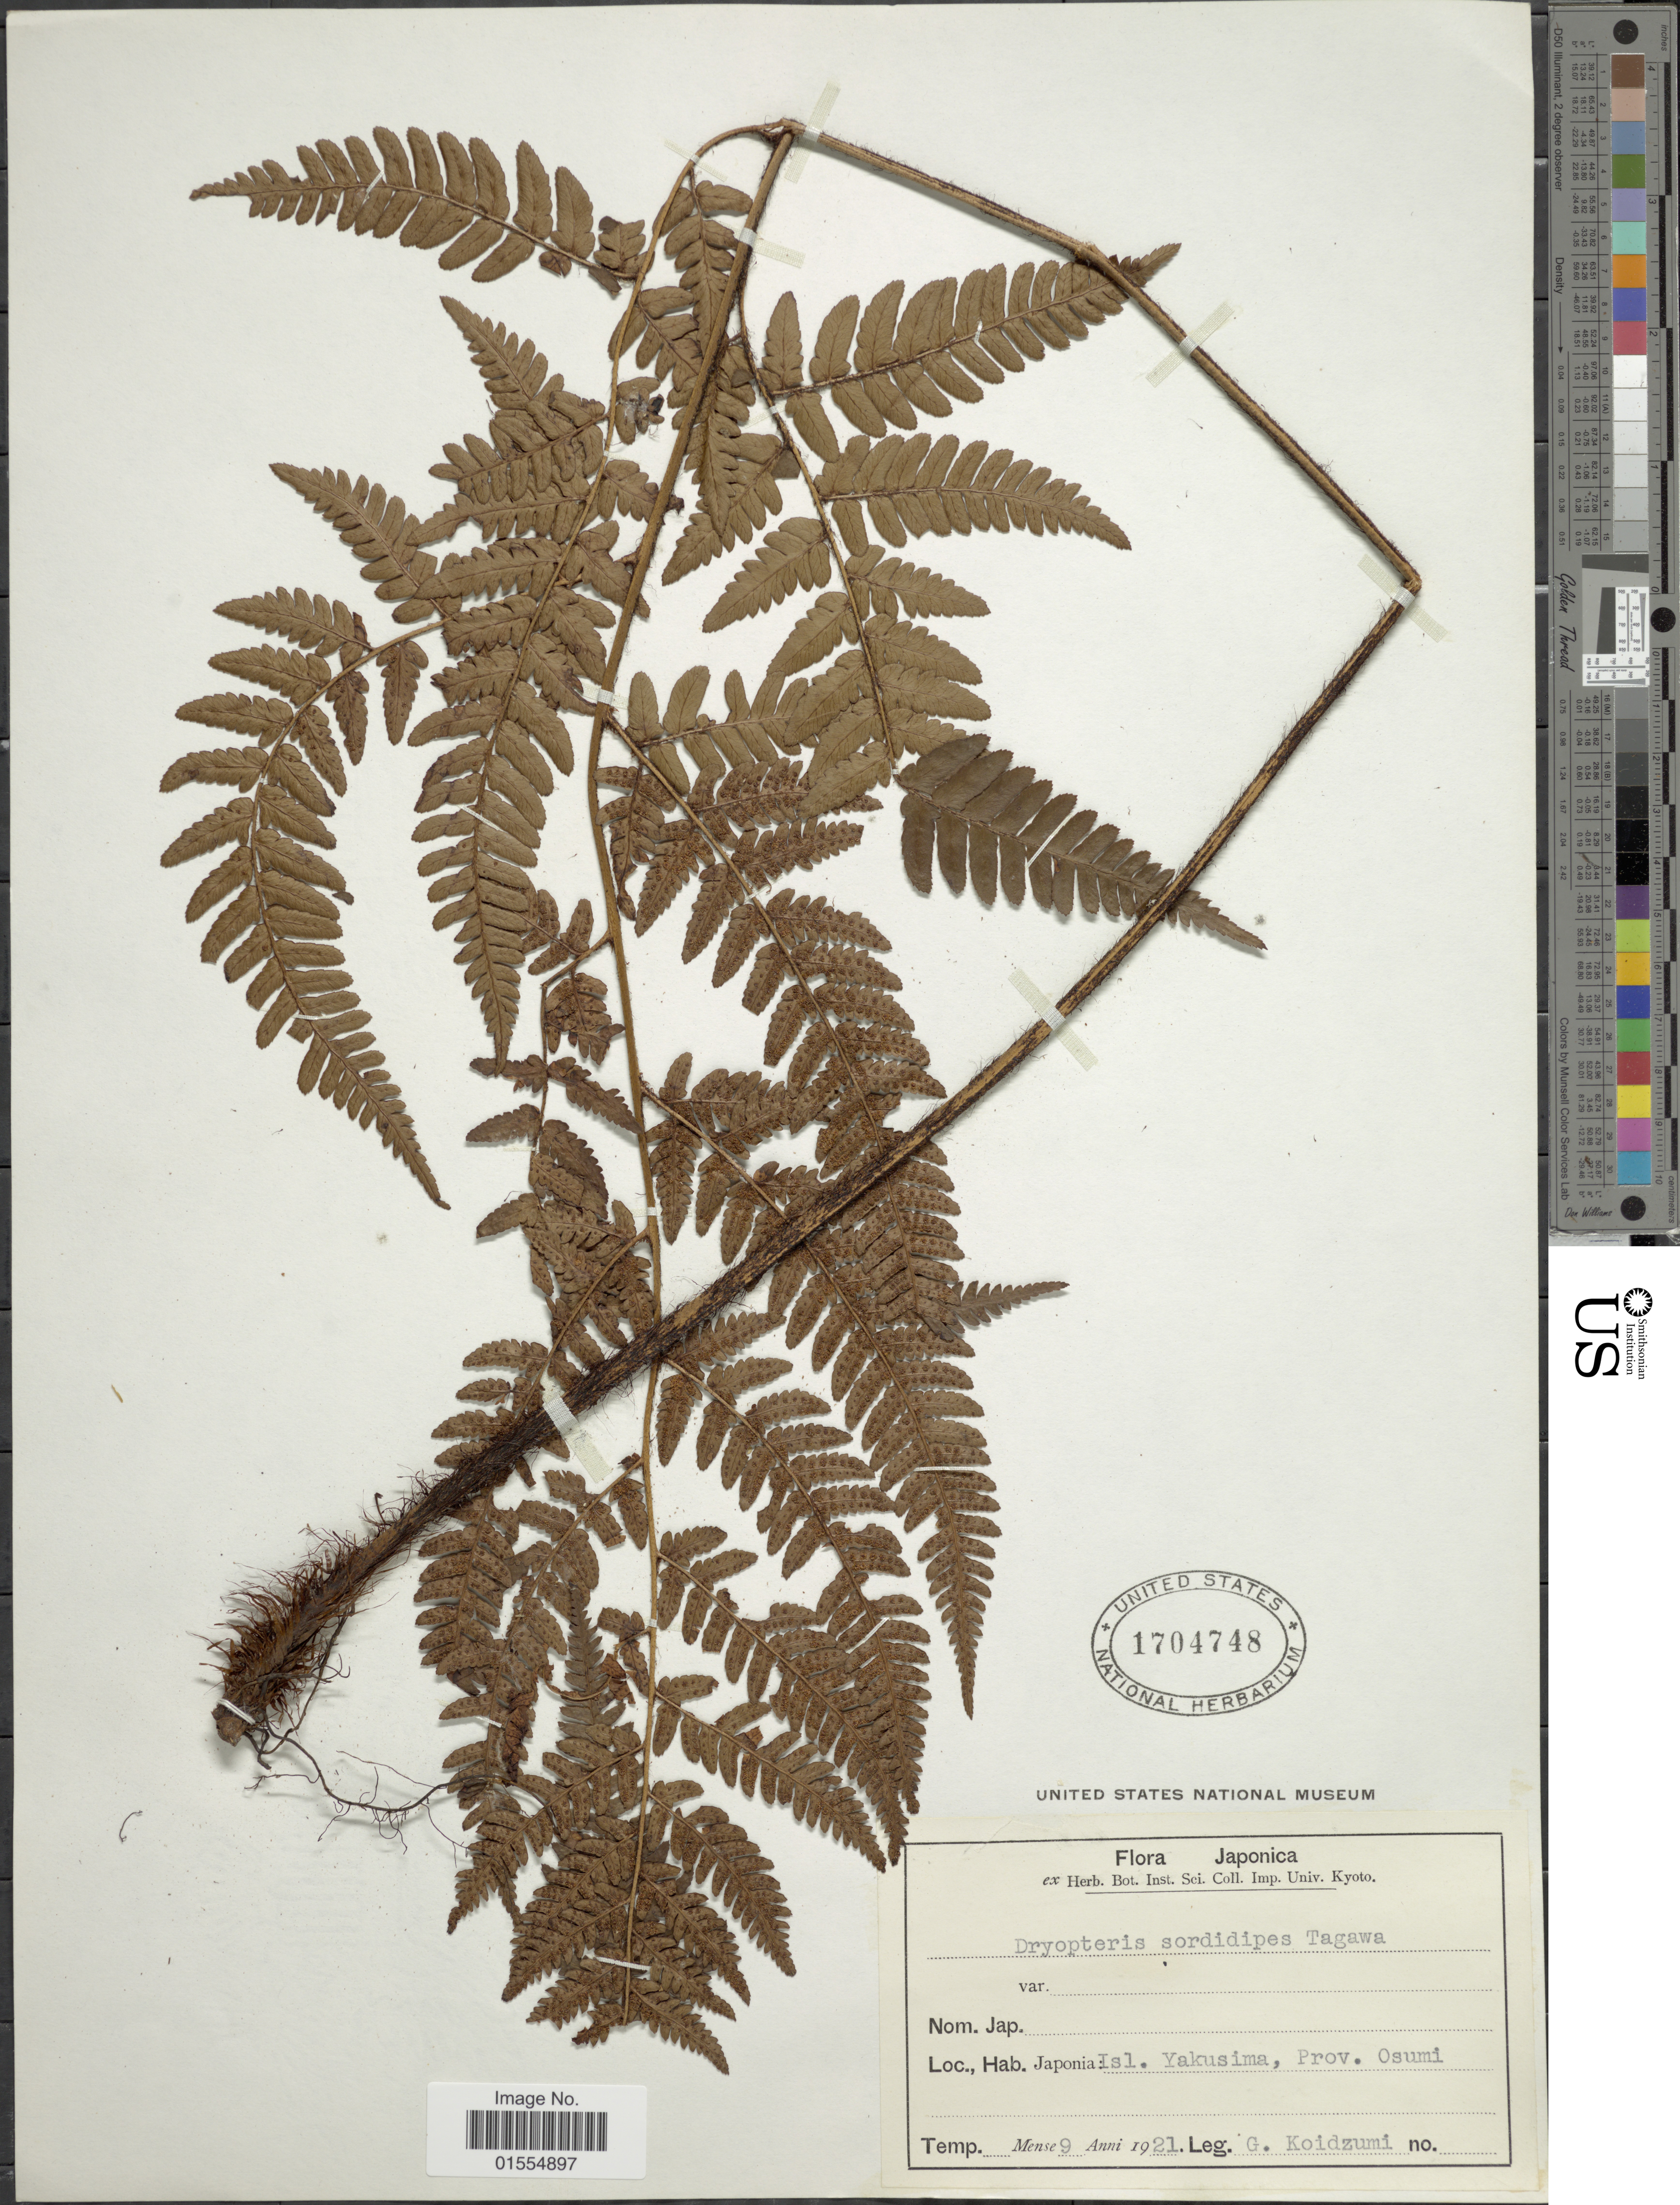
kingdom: Plantae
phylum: Tracheophyta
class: Polypodiopsida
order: Polypodiales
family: Dryopteridaceae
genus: Dryopteris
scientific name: Dryopteris sordidipes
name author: Tagawa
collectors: G. Koidzumi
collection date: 1921-09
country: Japan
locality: Japonia: Isl. Yakusima, Prov. Osumi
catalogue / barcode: US 1704748